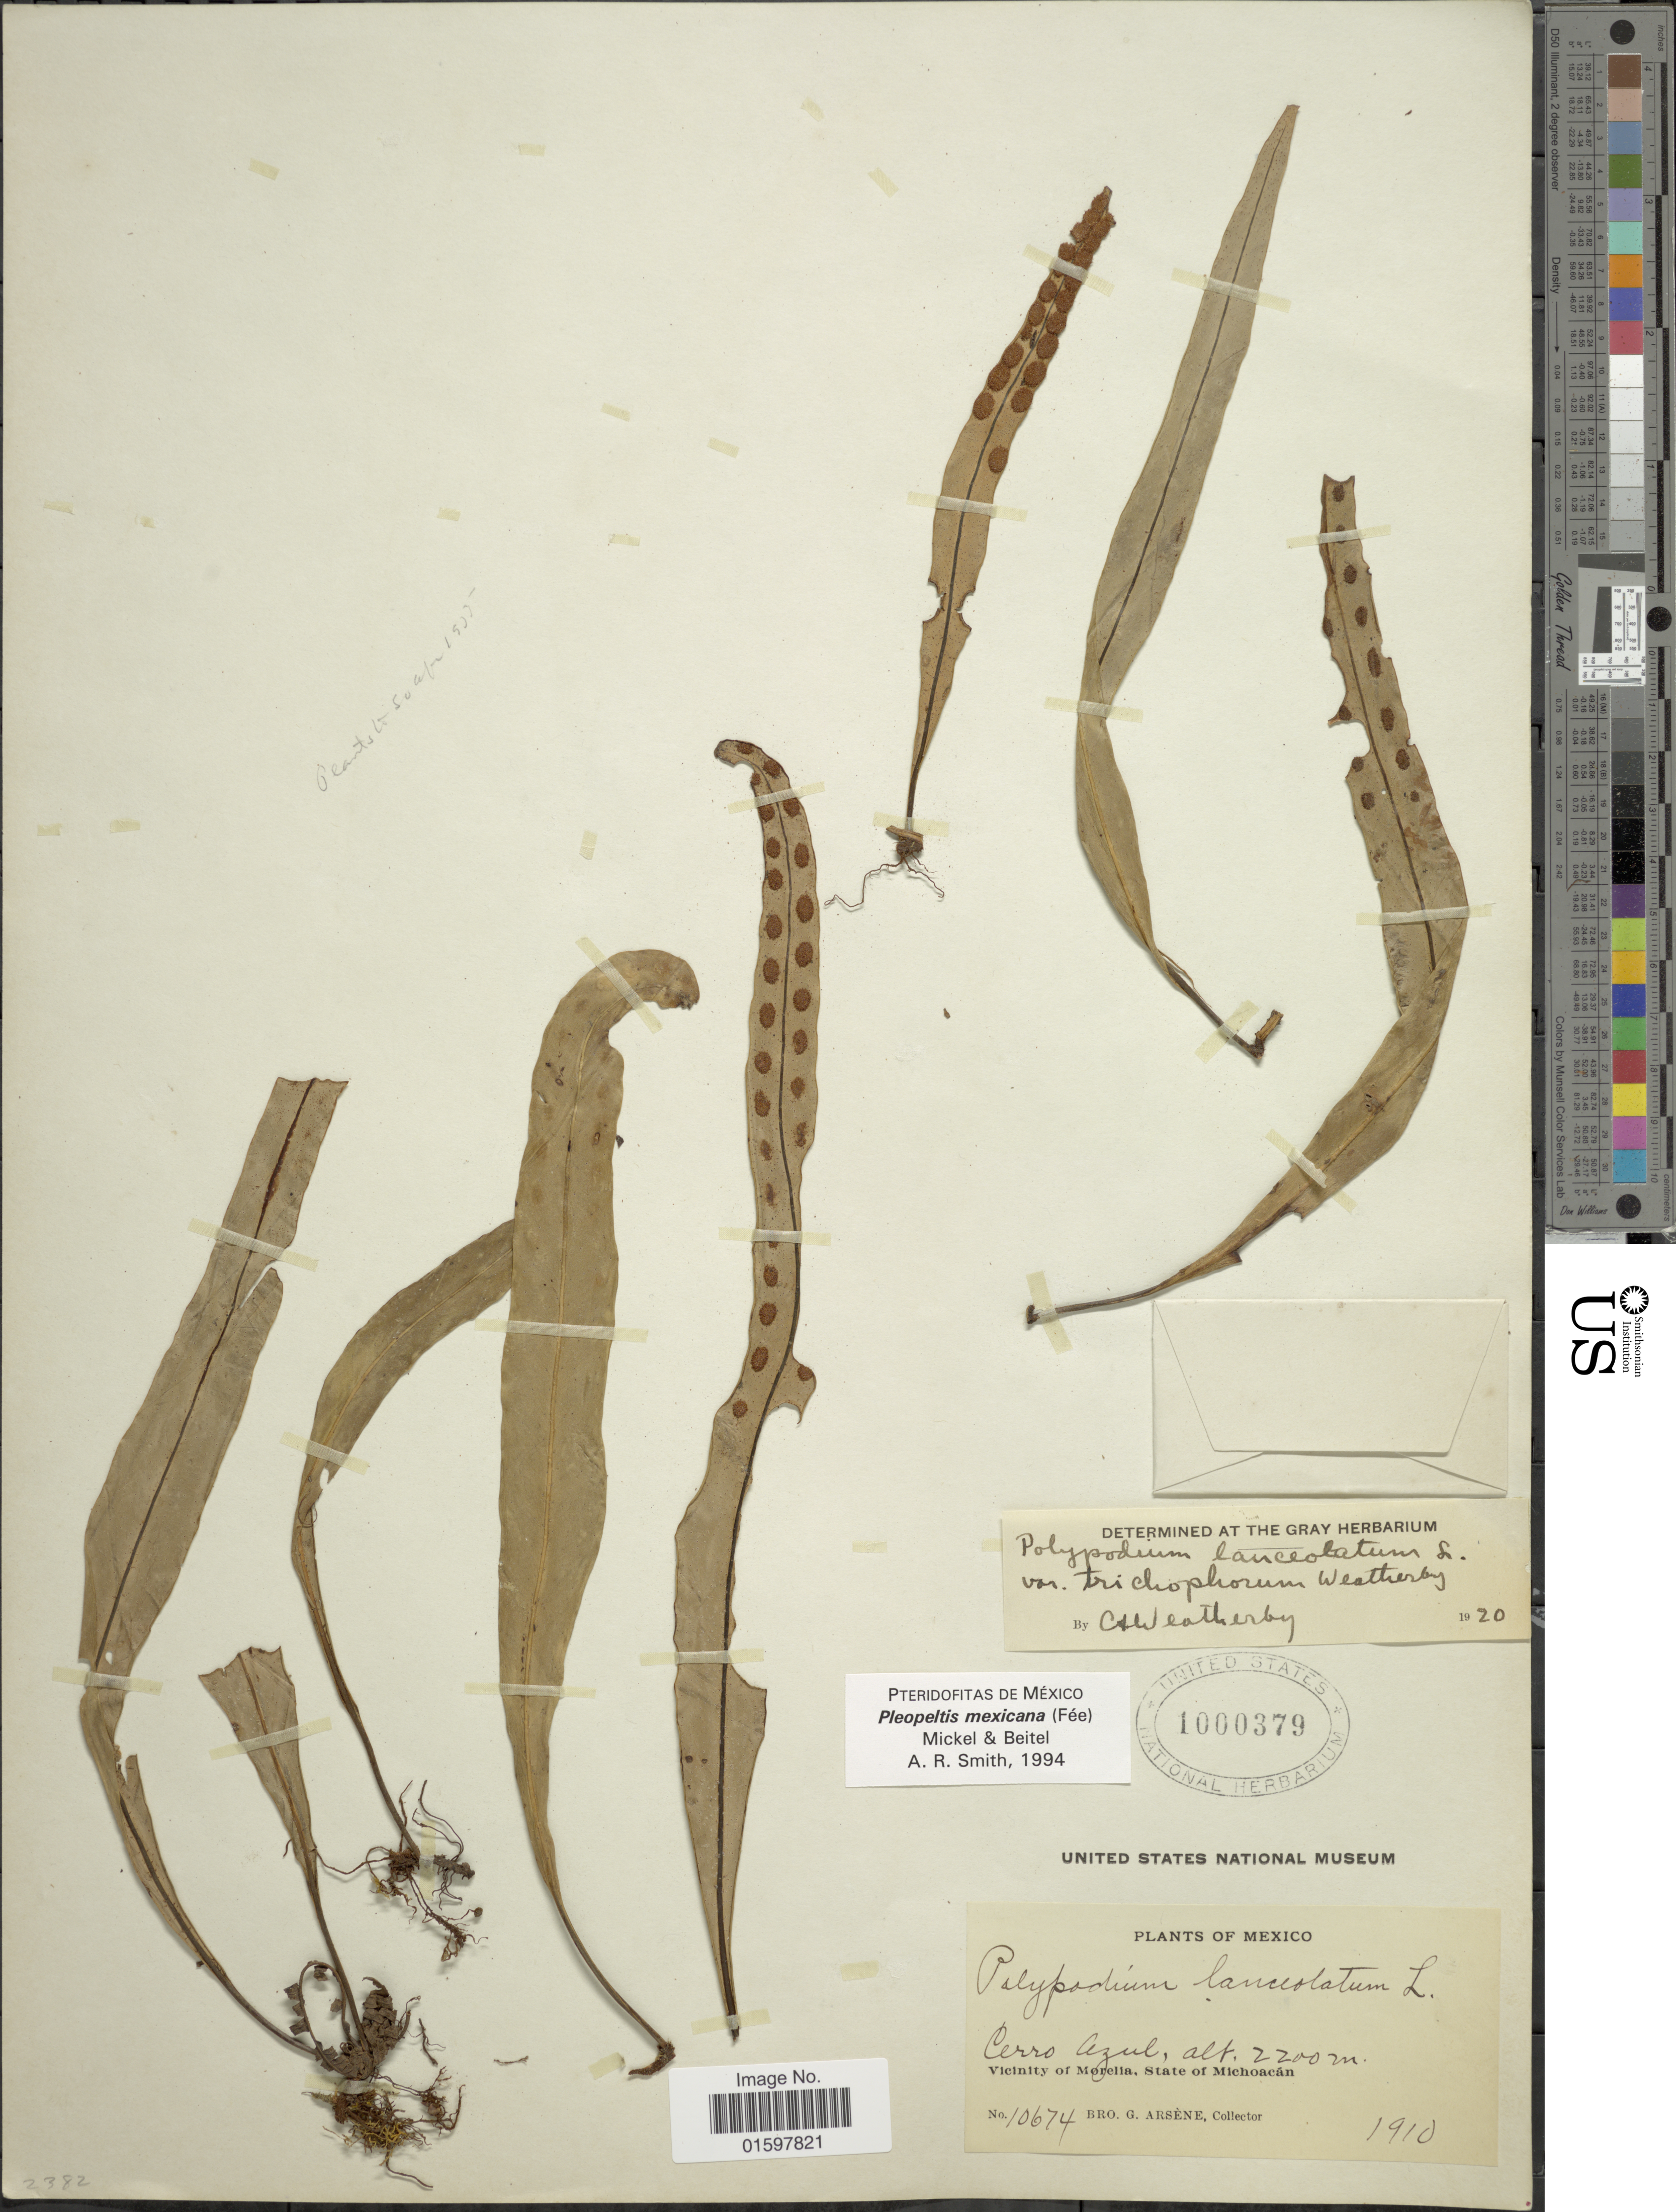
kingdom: Plantae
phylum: Tracheophyta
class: Polypodiopsida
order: Polypodiales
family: Polypodiaceae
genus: Pleopeltis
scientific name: Pleopeltis mexicana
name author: (Fée) Mickel & Beitel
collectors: Bro. G. Arsène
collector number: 10674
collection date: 1910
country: Mexico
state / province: Michoacán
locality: Cerro Azul, vicinity of Morelia.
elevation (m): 2200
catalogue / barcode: US 1000379